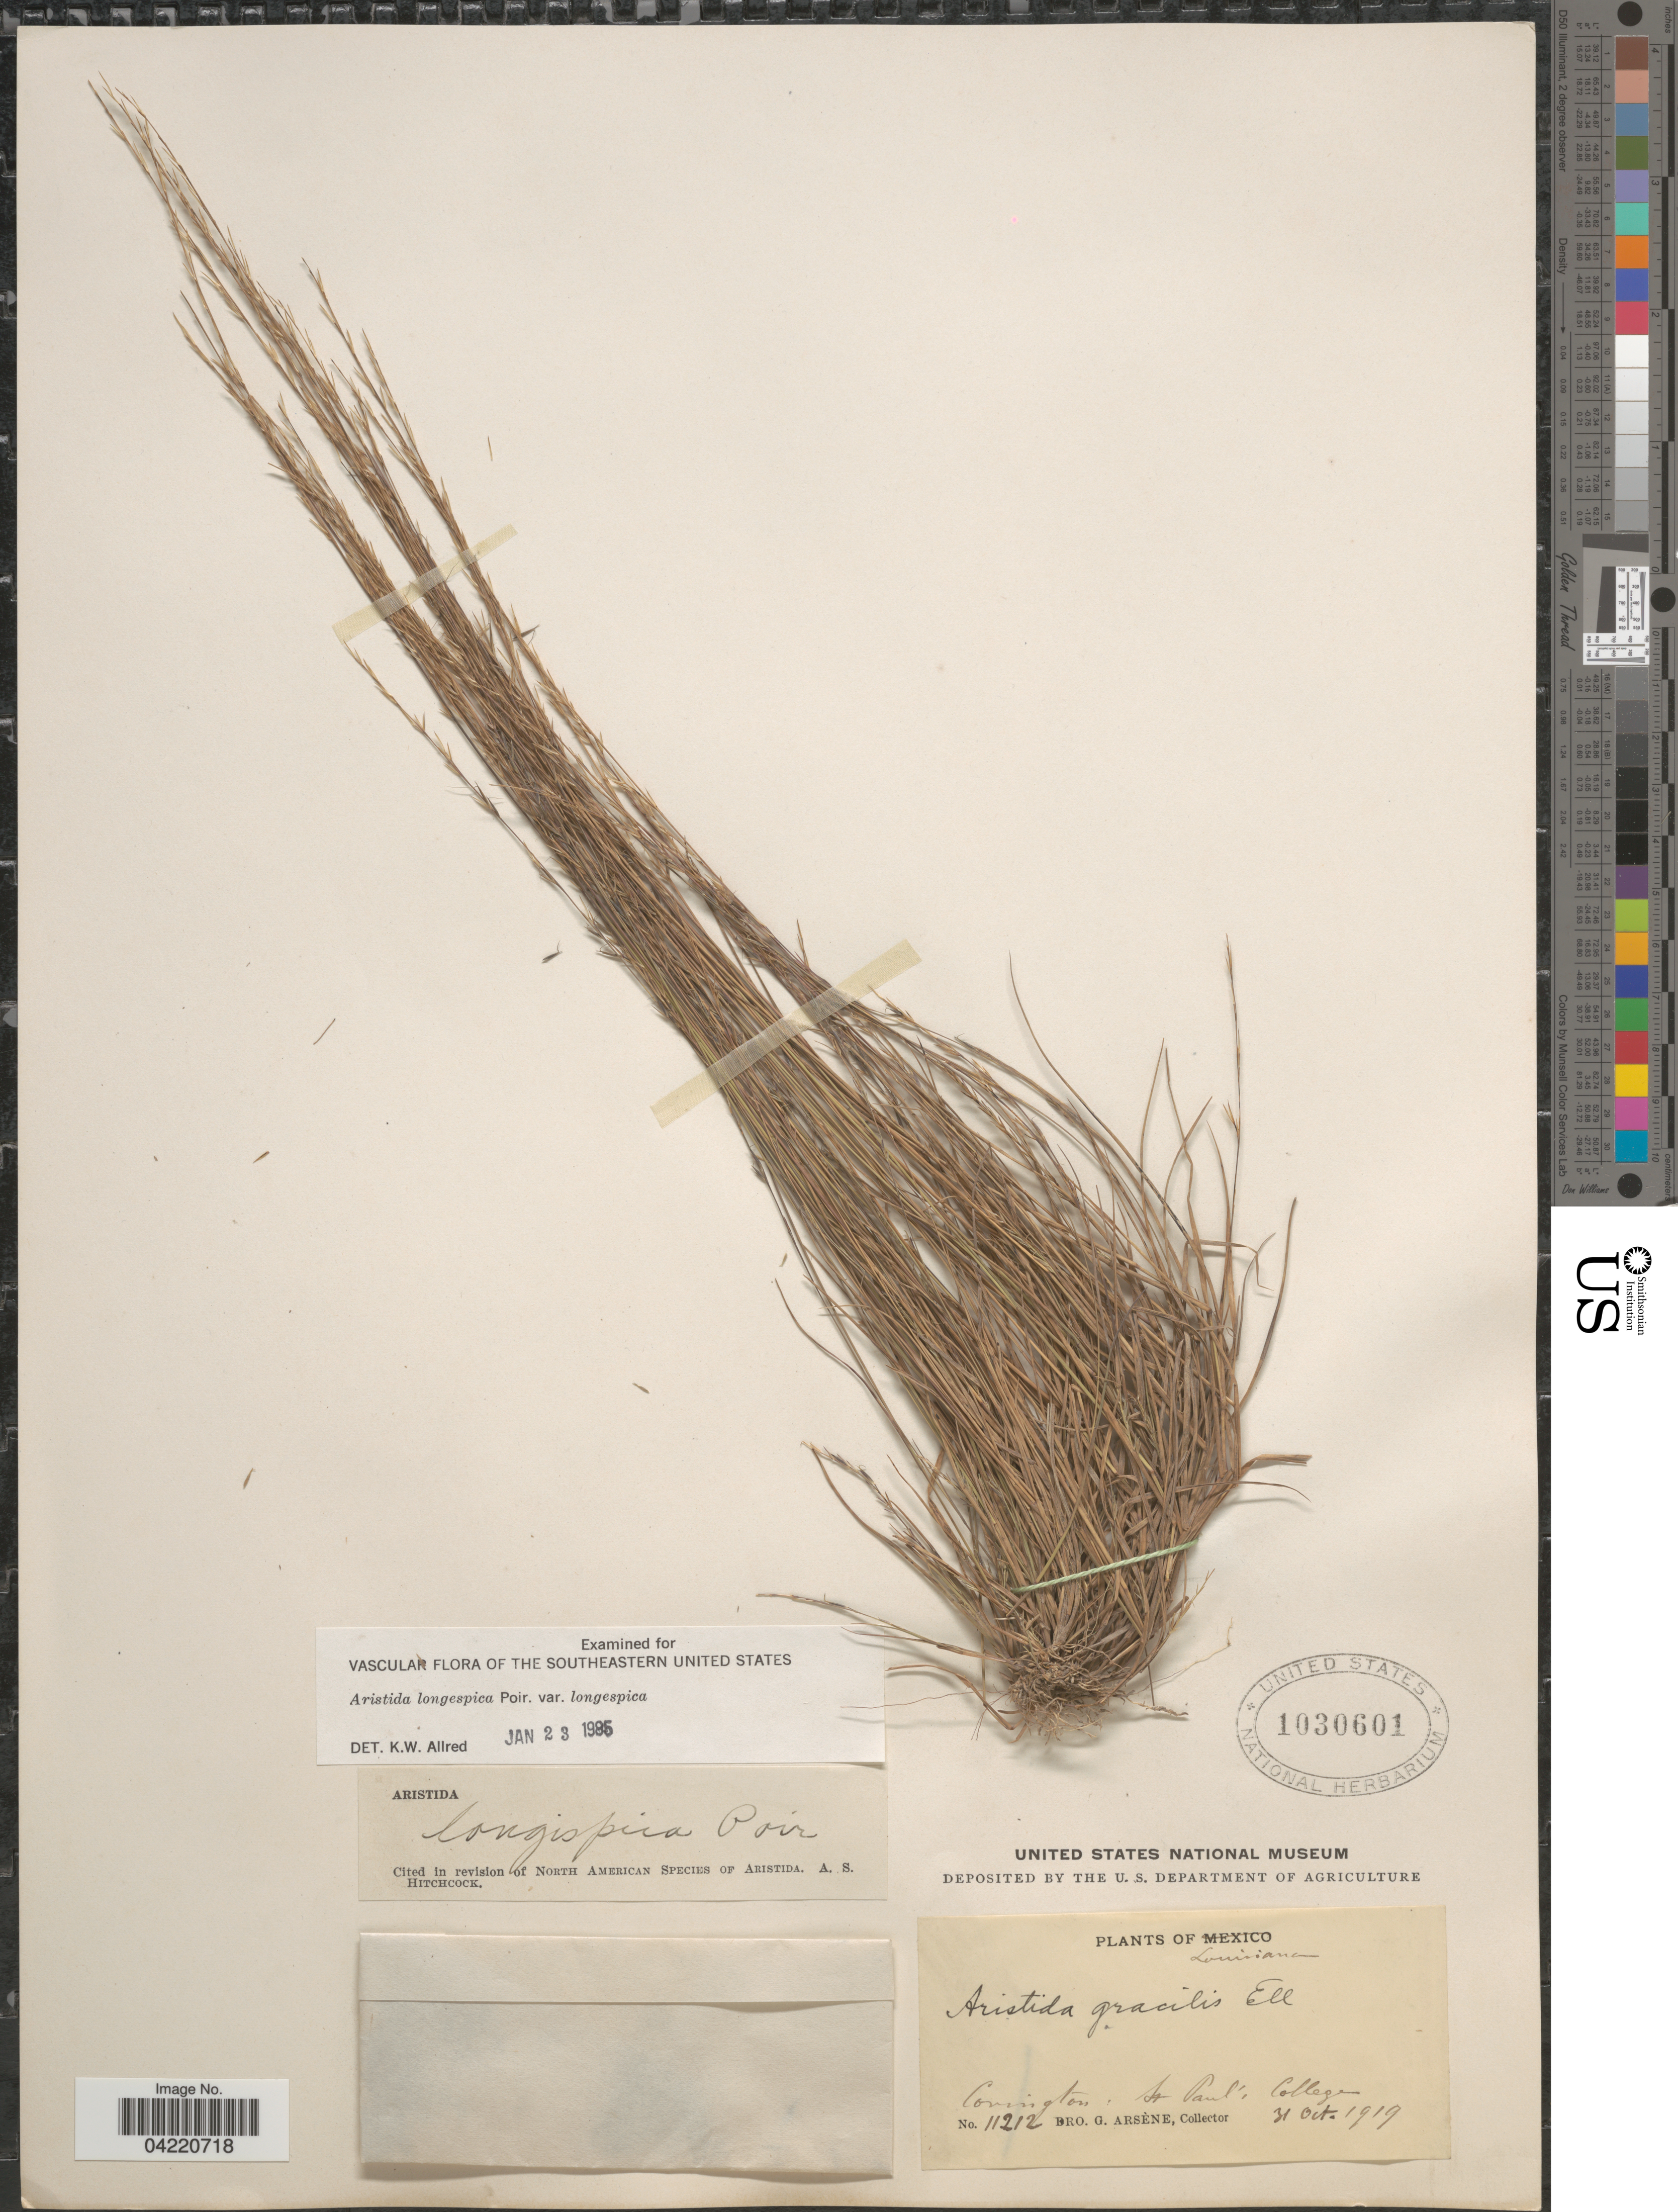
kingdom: Plantae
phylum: Tracheophyta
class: Liliopsida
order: Poales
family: Poaceae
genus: Aristida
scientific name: Aristida longespica var. longespica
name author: Poir.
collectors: Bro. G. Arsène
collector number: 11212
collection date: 1919-10-31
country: United States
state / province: Louisiana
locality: Covington. St. Paul's College.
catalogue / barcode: US 1030601